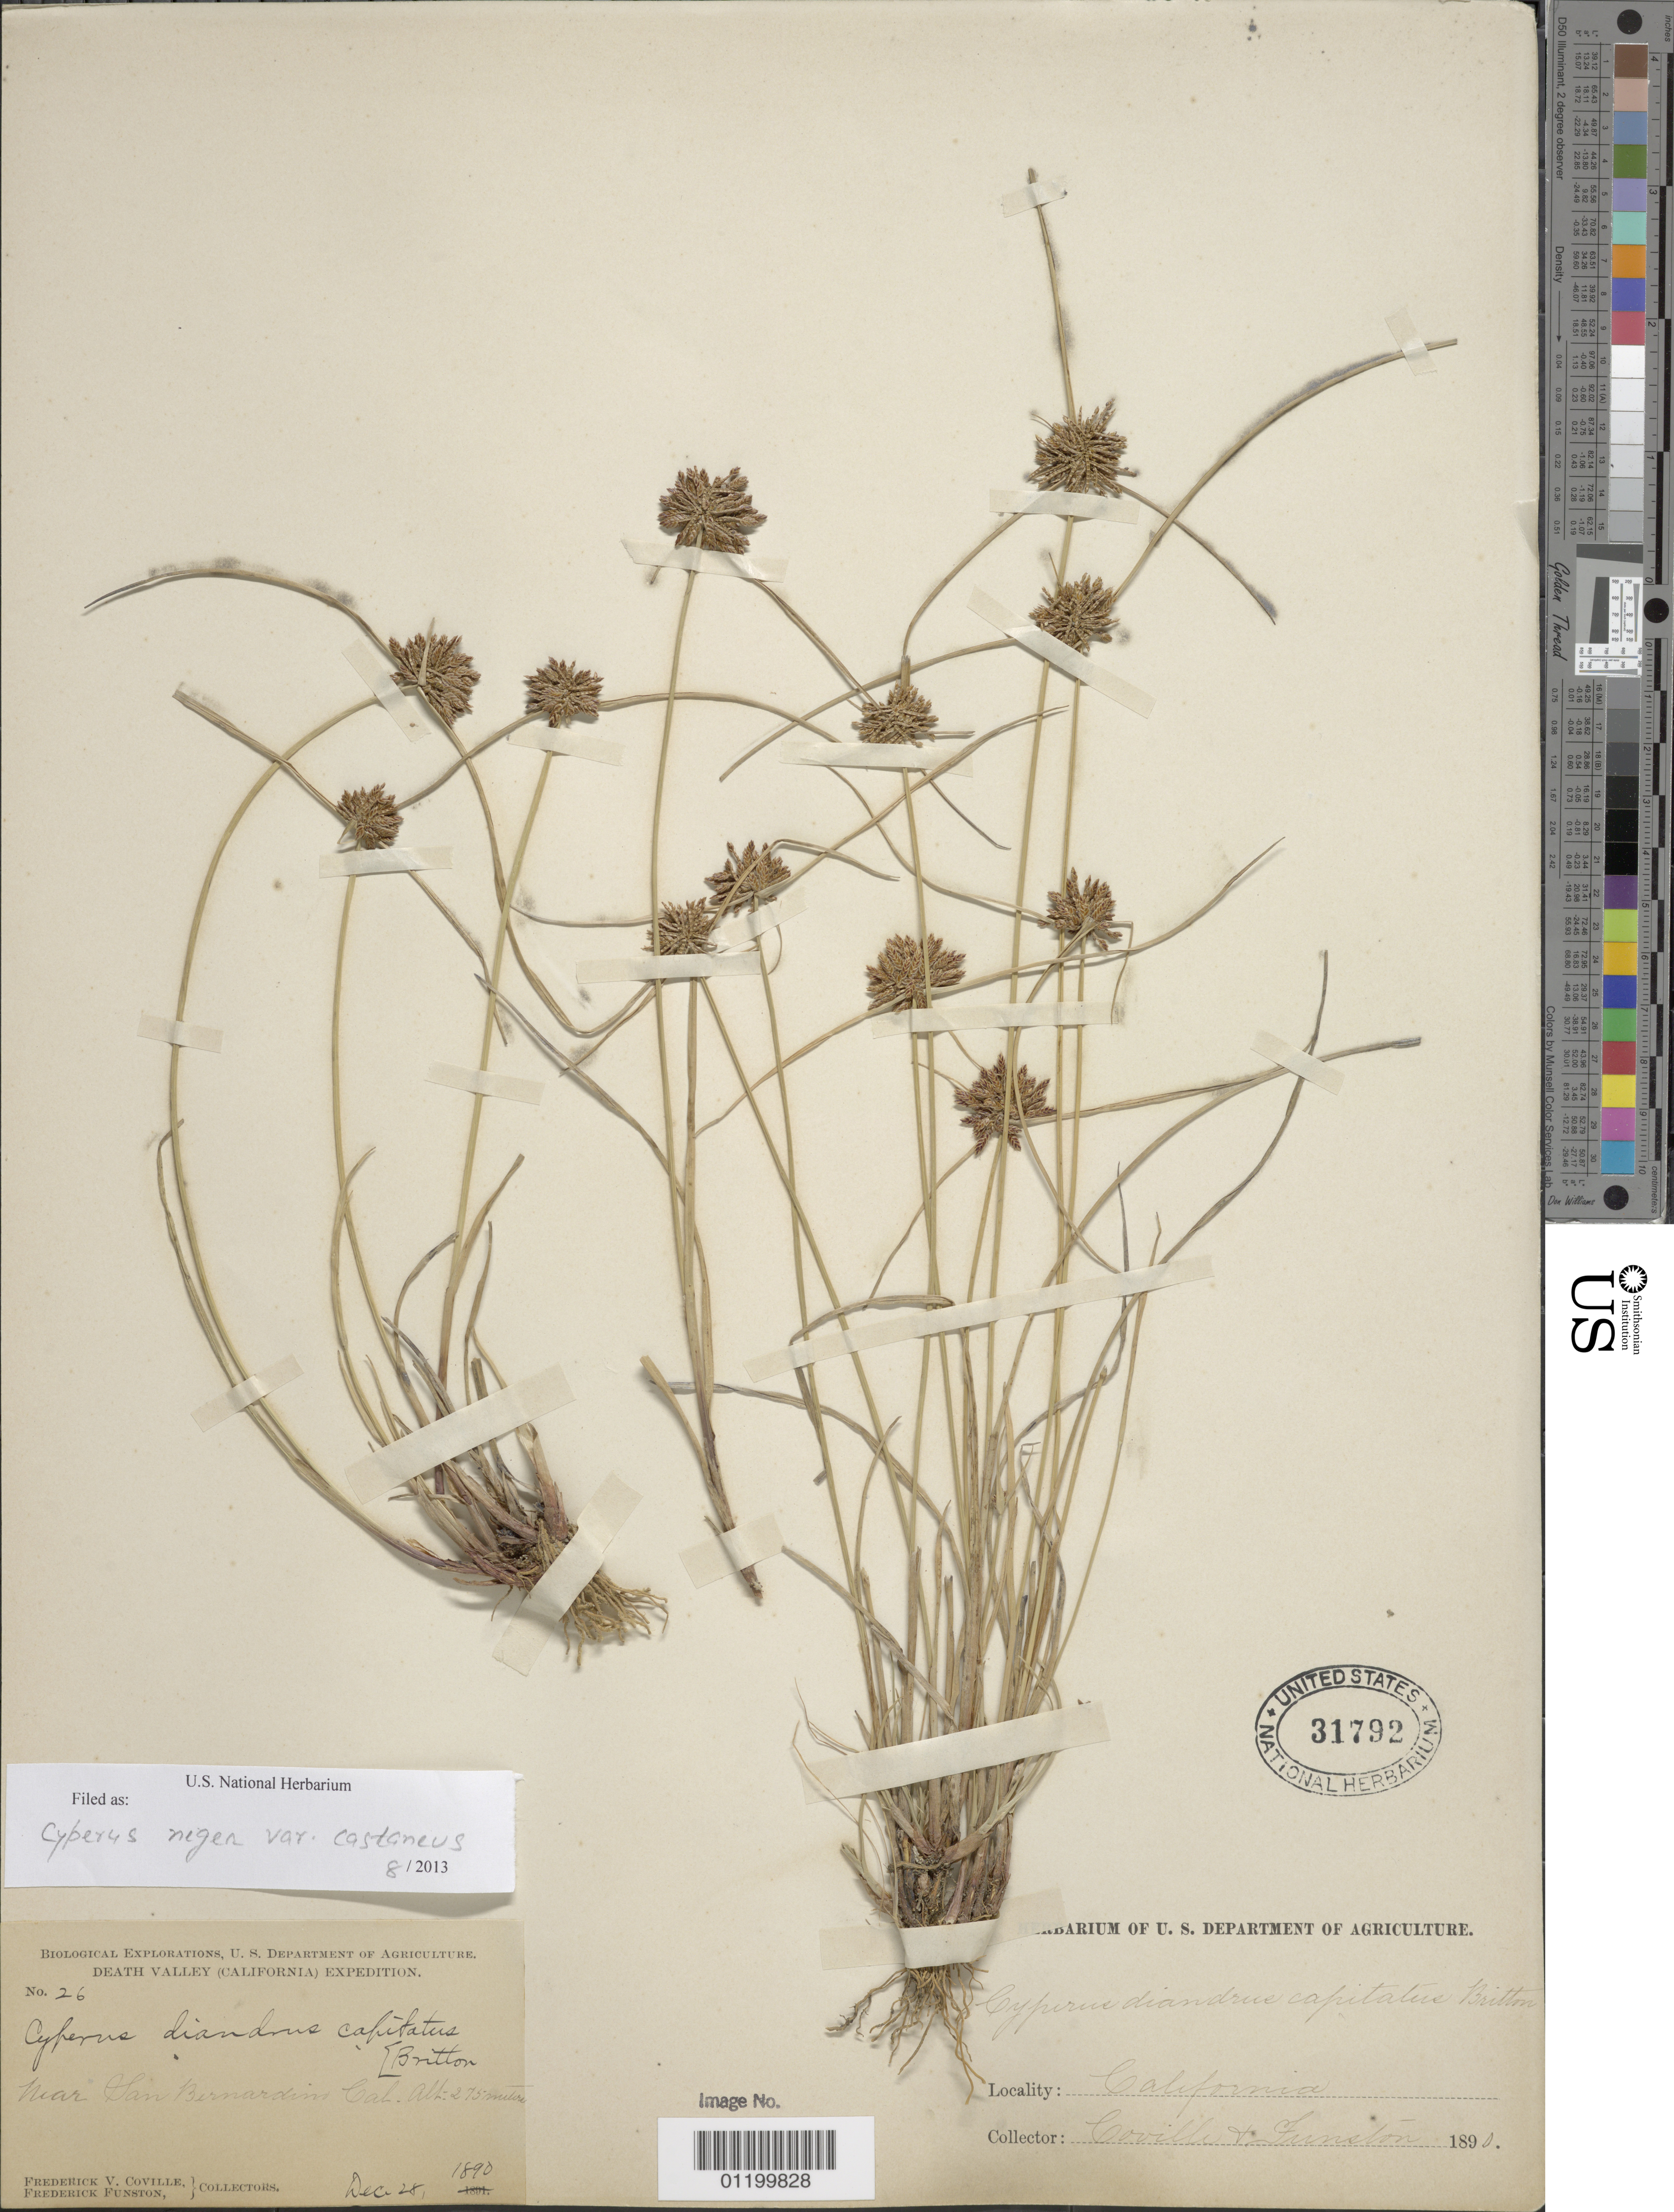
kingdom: Plantae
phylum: Tracheophyta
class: Liliopsida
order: Poales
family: Cyperaceae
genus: Cyperus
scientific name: Cyperus niger var. castaneus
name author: (S. Watson) Kük.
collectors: F. V. Coville & F. Funston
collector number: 26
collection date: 1890-12-28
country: United States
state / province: California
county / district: San Bernardino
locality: near San Bernardino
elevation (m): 275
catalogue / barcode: US 31792